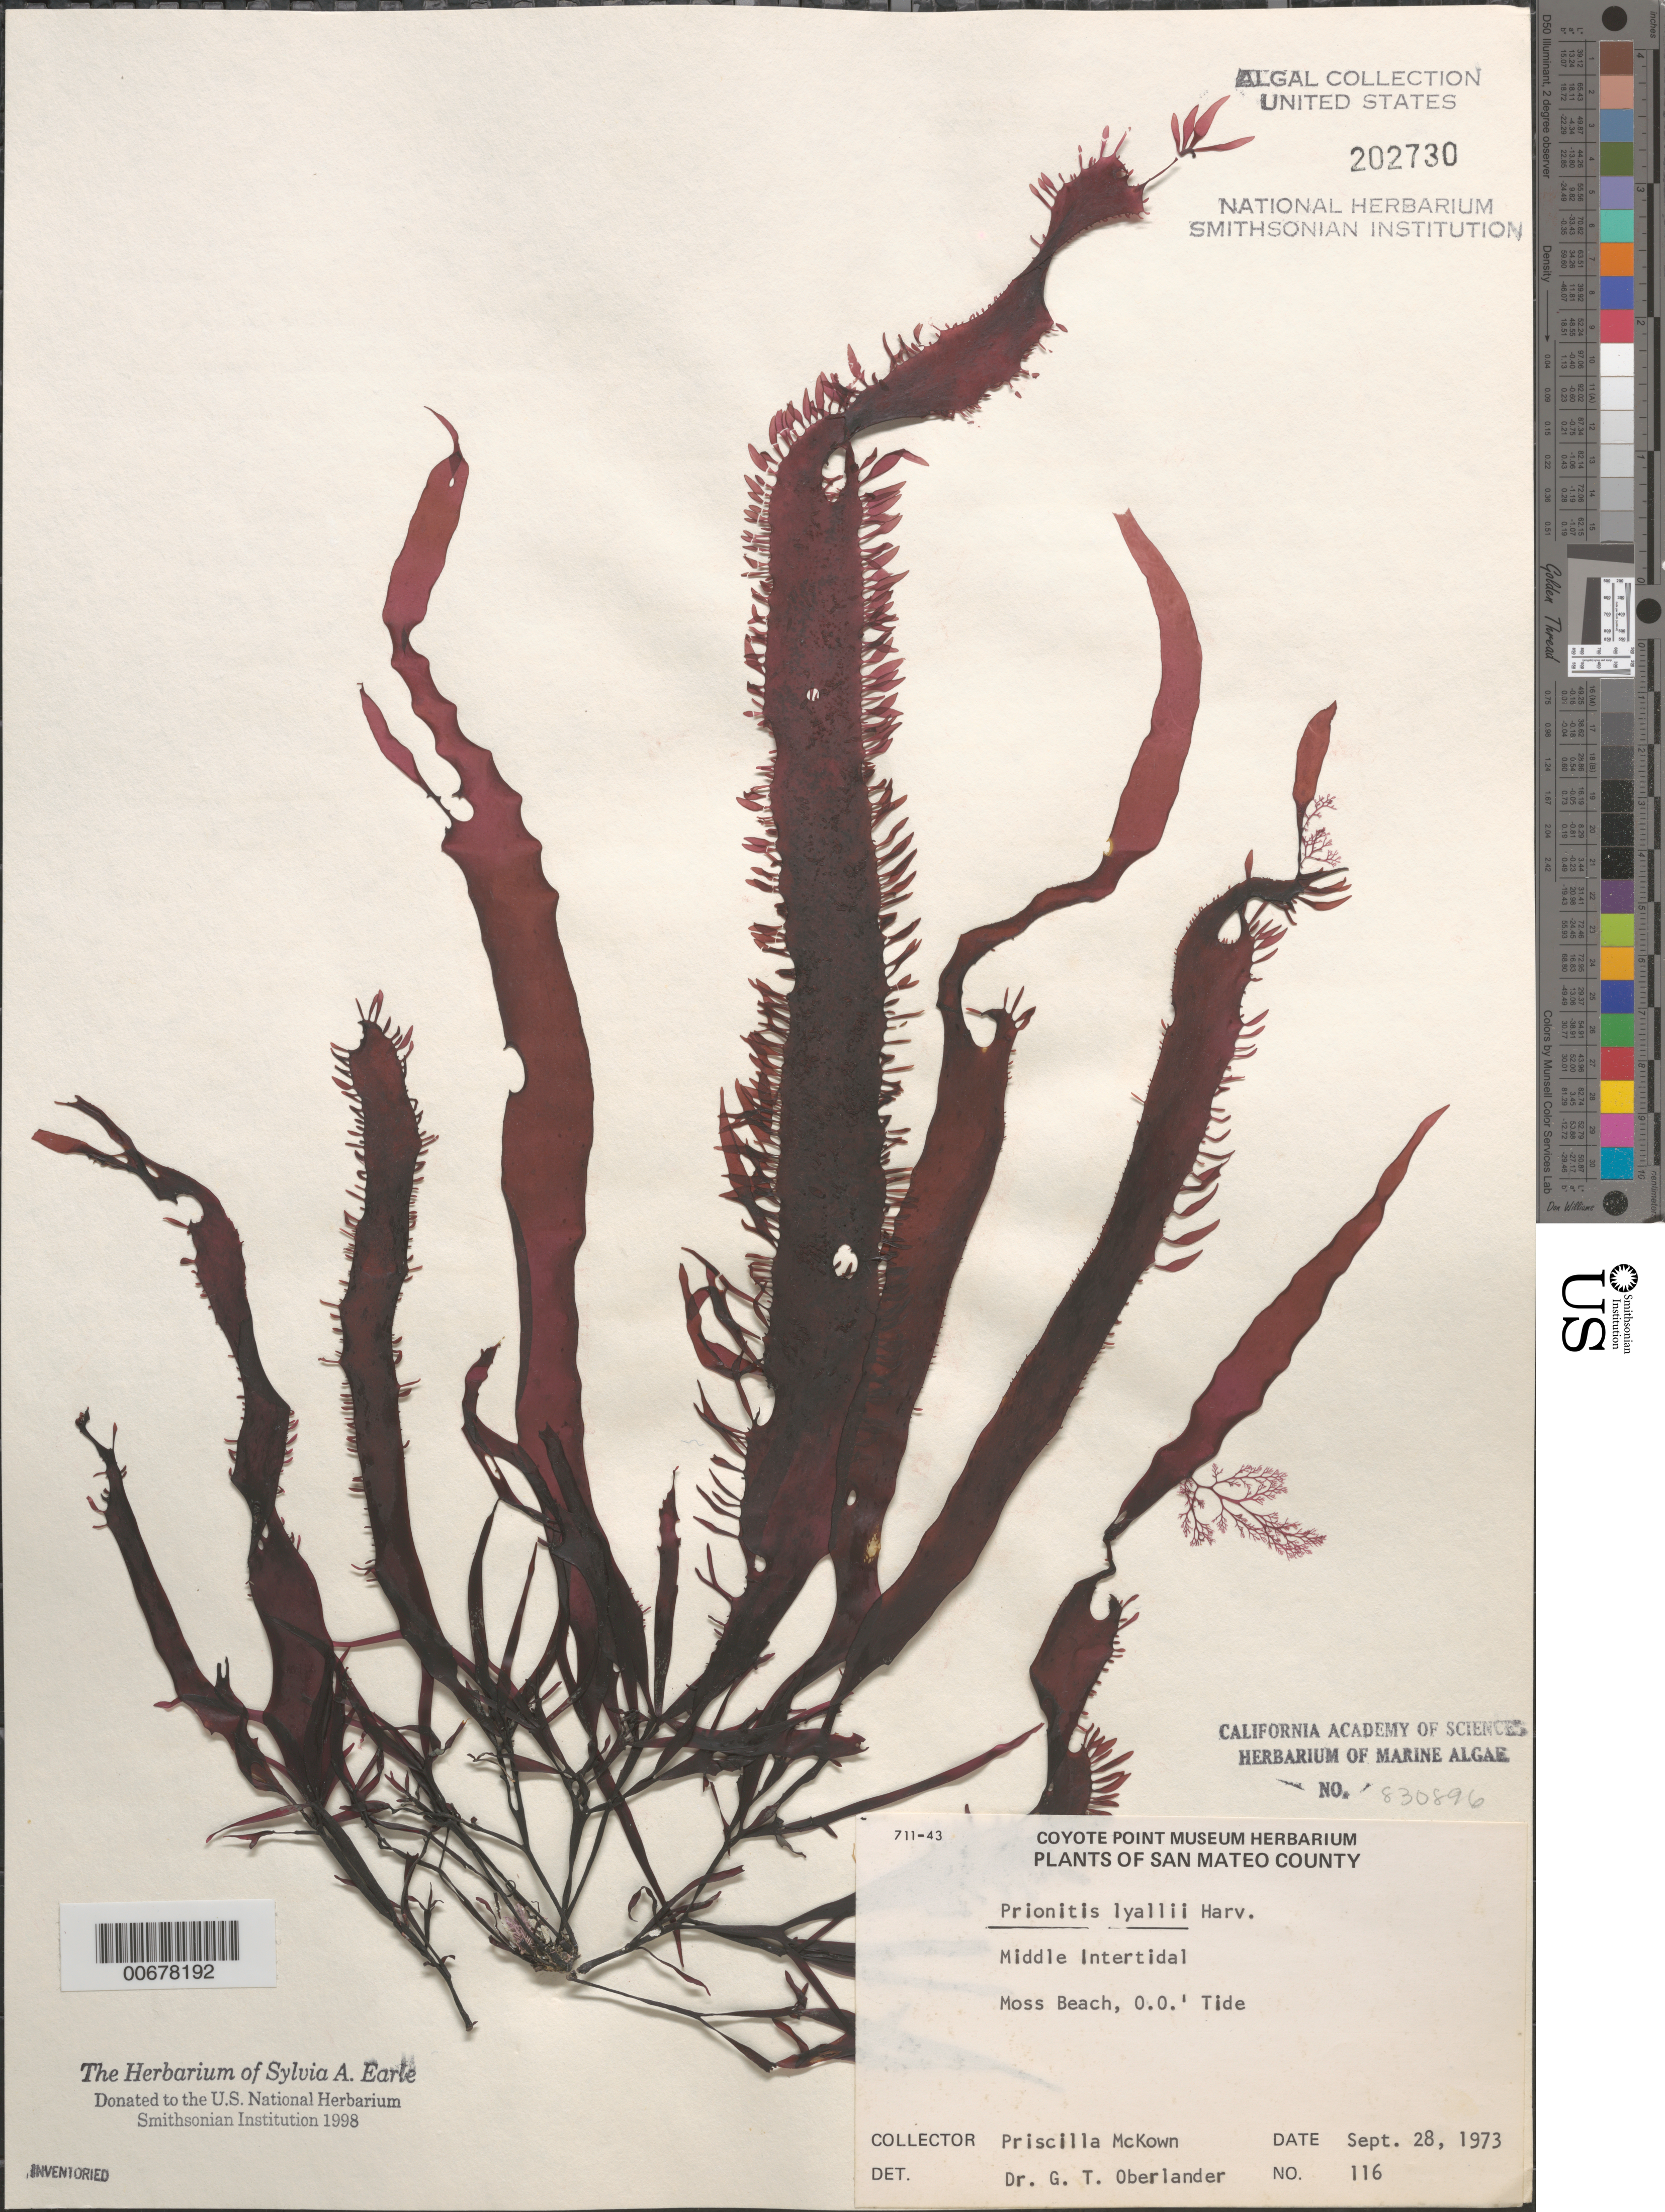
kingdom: Plantae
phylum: Rhodophyta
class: Florideophyceae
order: Cryptonemiales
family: Cryptonemiaceae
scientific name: Prionitis sternbergii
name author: (C. Agardh) J. Agardh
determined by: Algae name updating Project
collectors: P. McKown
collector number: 116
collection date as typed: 28 Sep 1973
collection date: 1973-09-28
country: United States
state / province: California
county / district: San Mateo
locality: Moss Beach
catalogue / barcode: US 202730